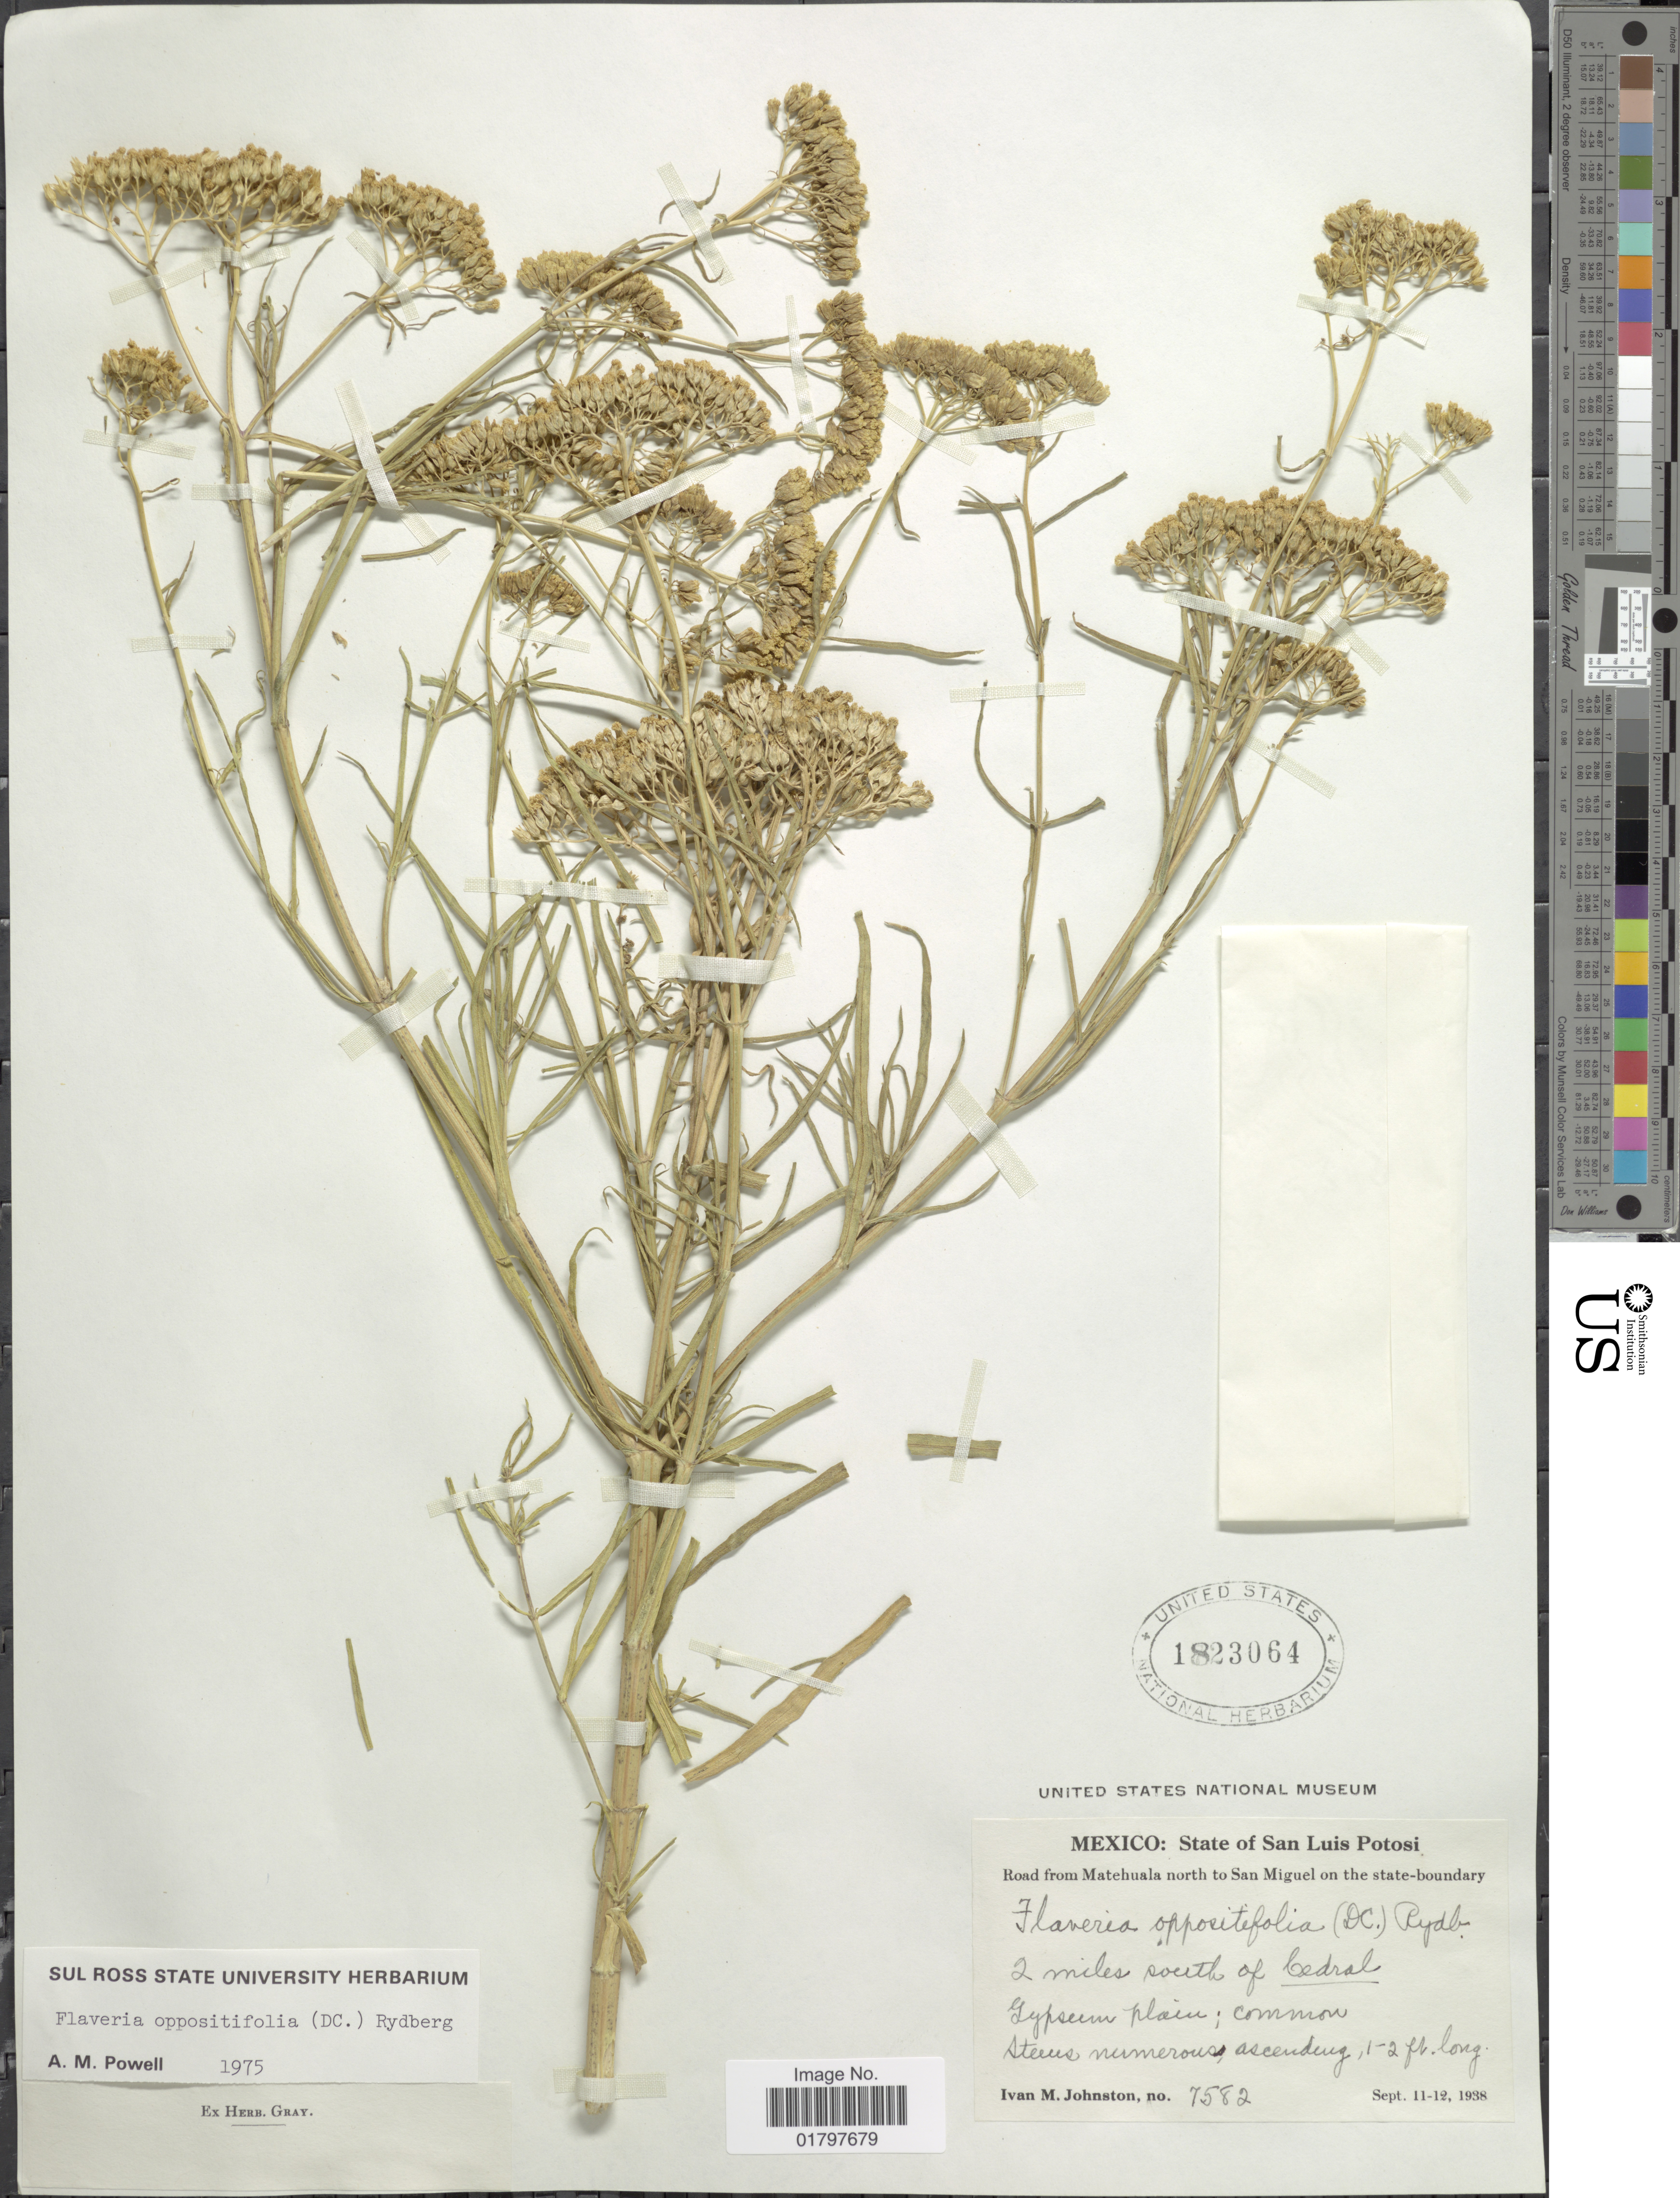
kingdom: Plantae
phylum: Tracheophyta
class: Magnoliopsida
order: Asterales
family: Asteraceae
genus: Flaveria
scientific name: Flaveria oppositifolia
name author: Rydb.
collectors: I.M. Johnston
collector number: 7582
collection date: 1938-09-11/1938-09-12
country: Mexico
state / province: San Luis Potosí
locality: State of San Luis Potosi. Road from Matchuala north to San Miguel on the state-boundary. 2 miles south of Cedral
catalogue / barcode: US 1823064